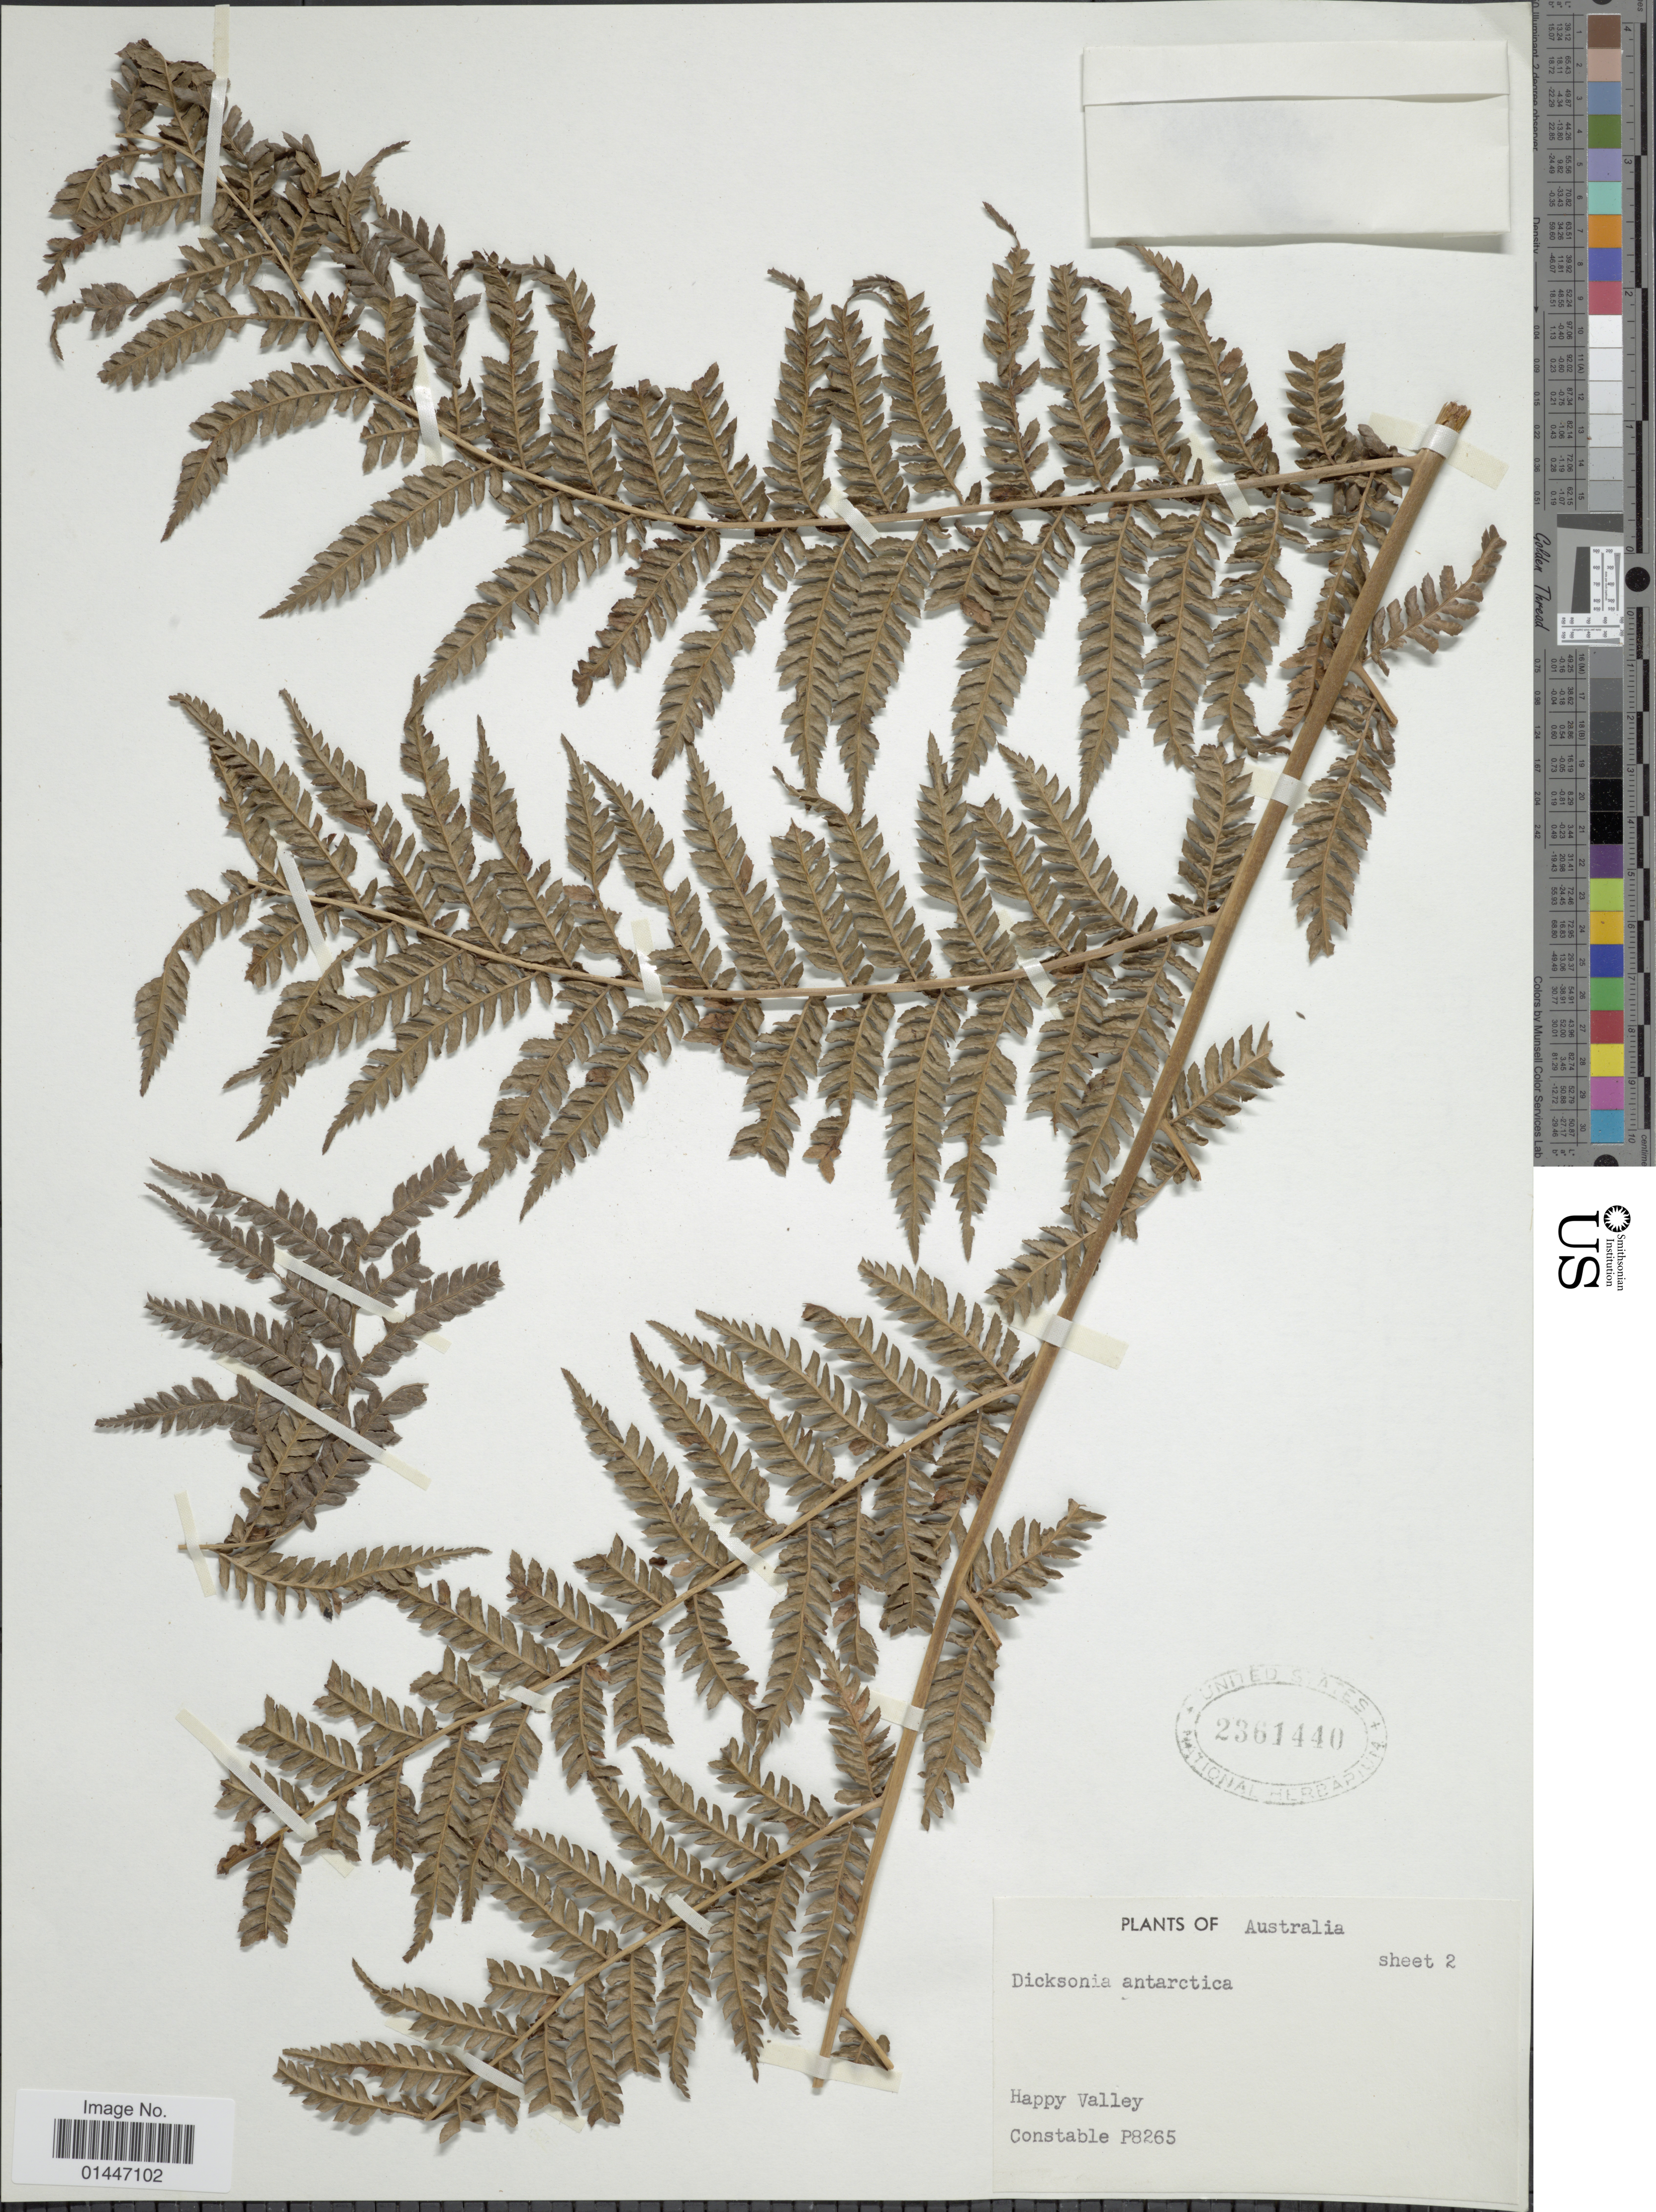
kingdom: Plantae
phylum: Tracheophyta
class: Polypodiopsida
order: Cyatheales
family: Dicksoniaceae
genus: Dicksonia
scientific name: Dicksonia antarctica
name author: Labill.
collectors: Constable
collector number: P8265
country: Australia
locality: Happy Valley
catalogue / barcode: US 2361440